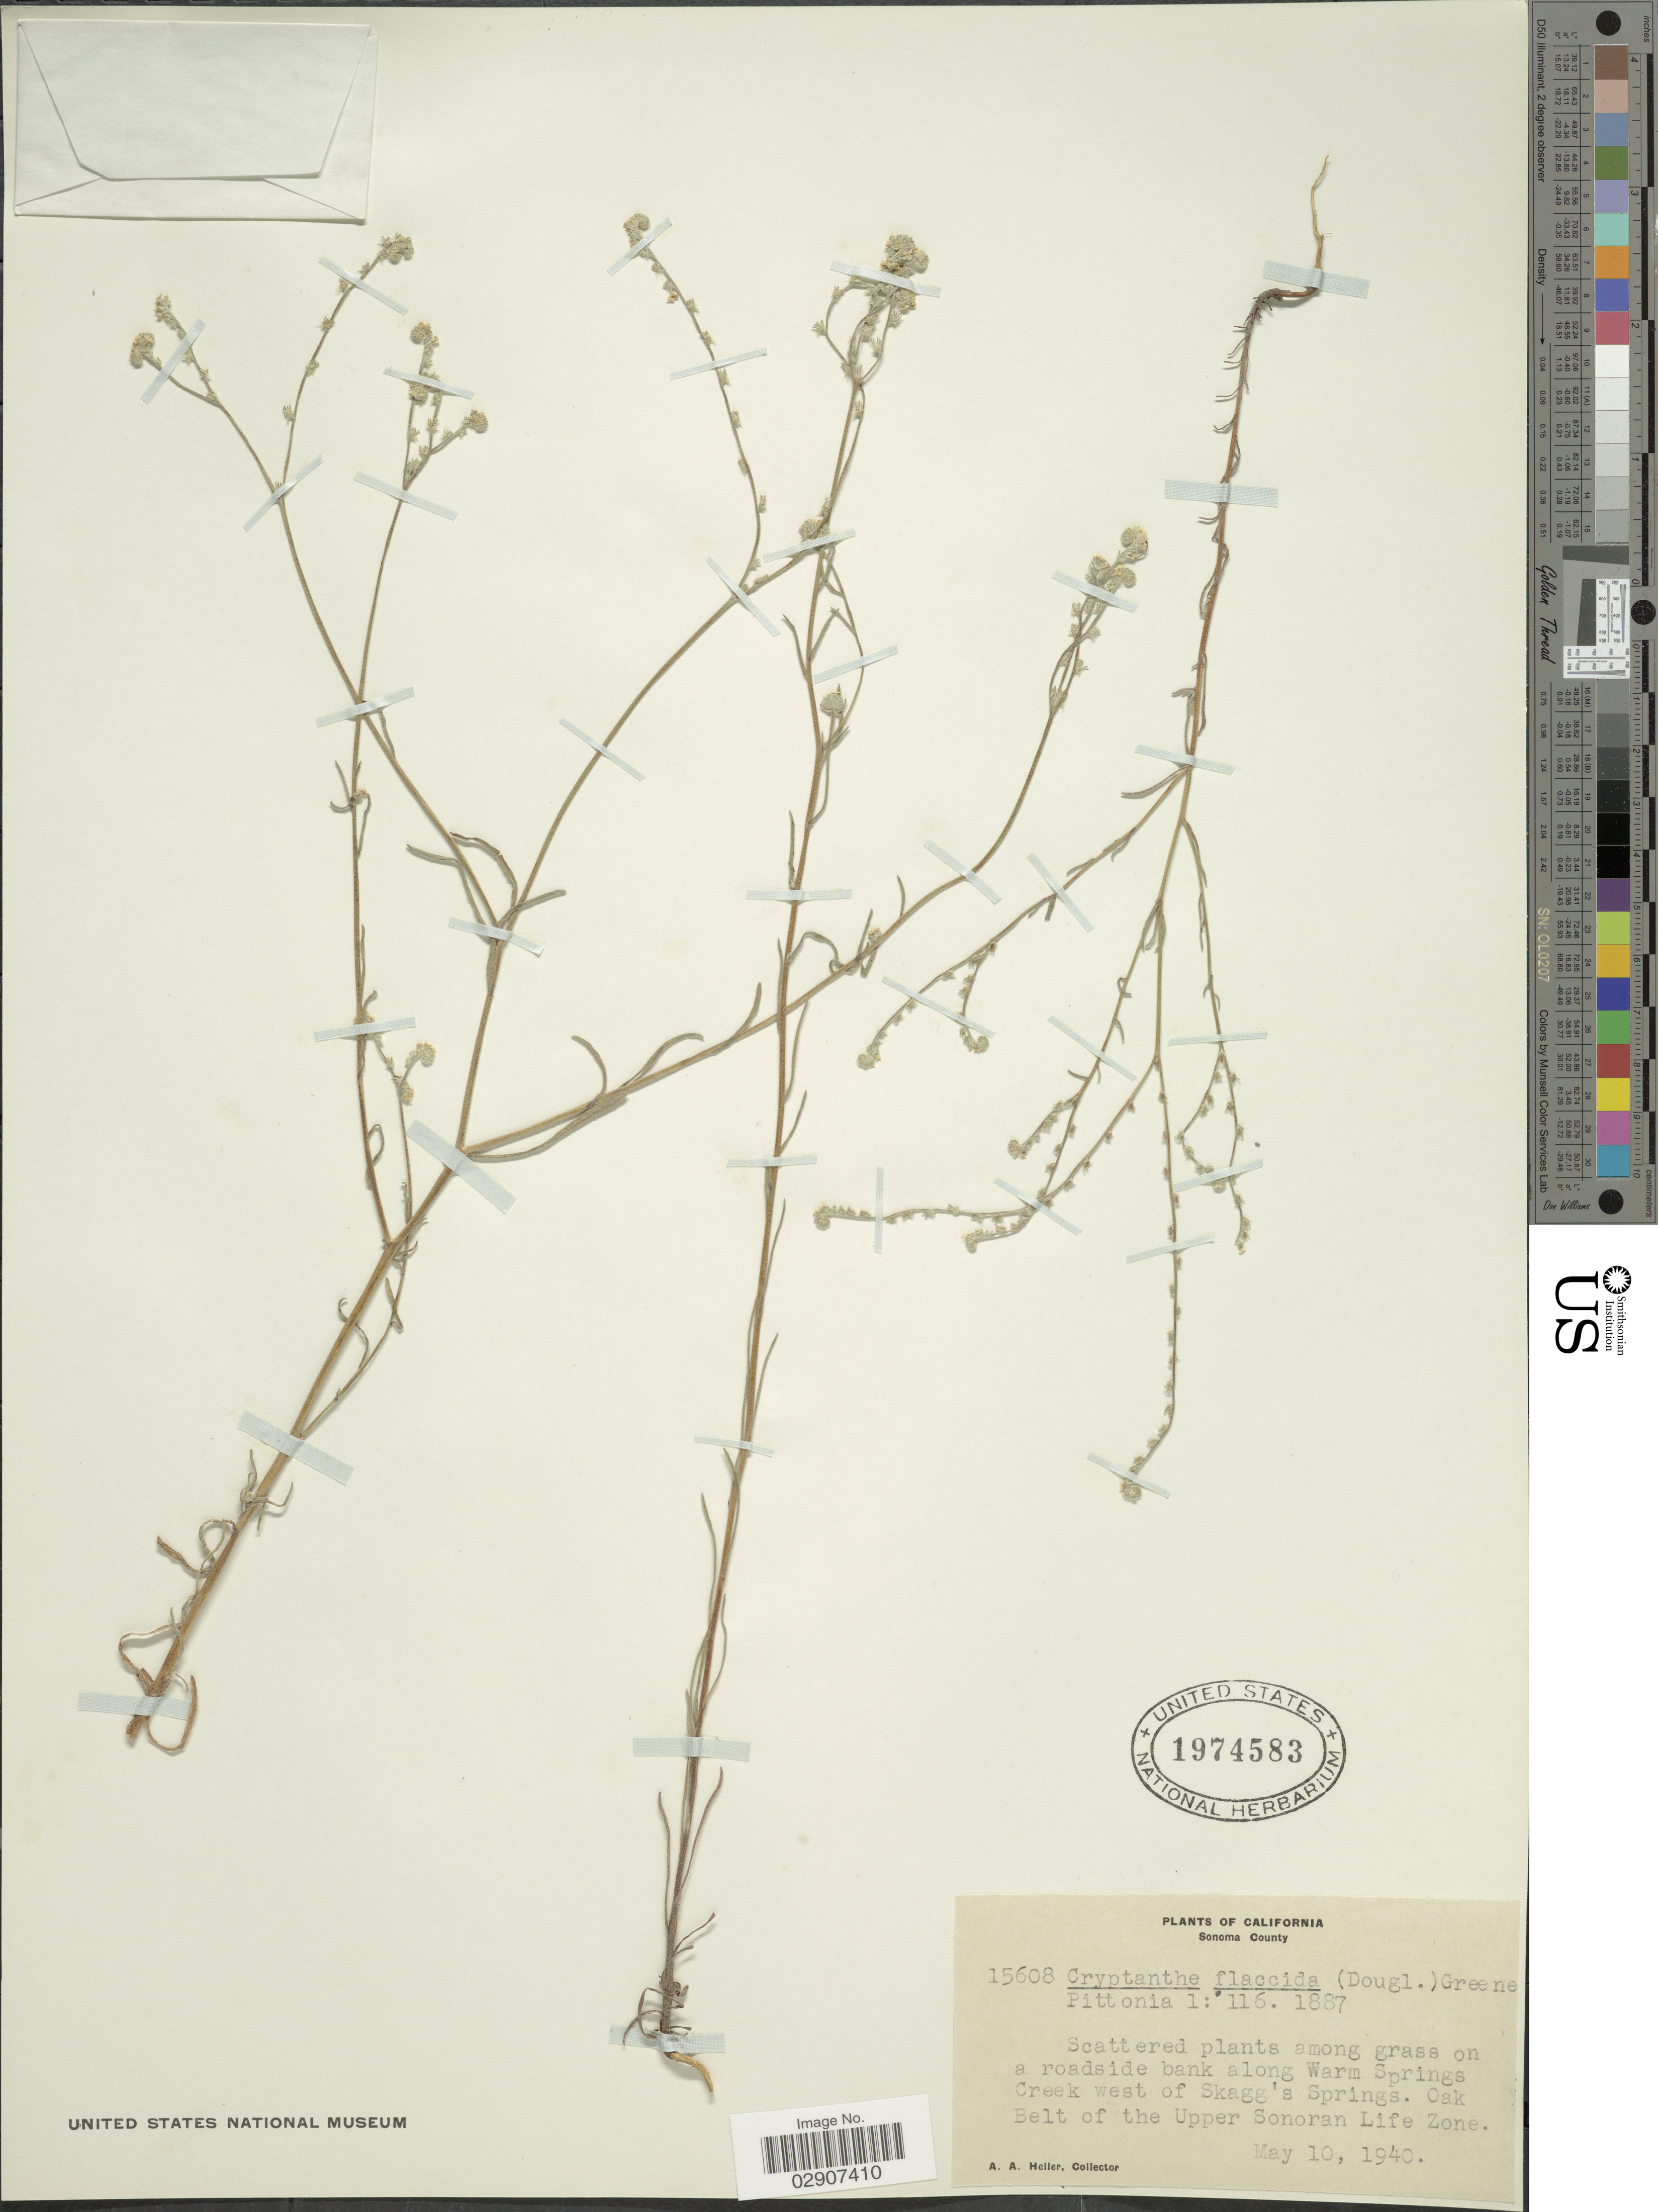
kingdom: Plantae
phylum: Tracheophyta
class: Magnoliopsida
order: Boraginales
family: Boraginaceae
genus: Cryptantha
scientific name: Cryptantha flaccida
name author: (Douglas ex Lehm.) Greene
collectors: A. A. Heller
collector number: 15608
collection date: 1940-05-10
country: United States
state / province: California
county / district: Sonoma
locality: Sonoma County, on a roadside bank along Warm Springs Creek west of Skagg's Springs, Oak Belt of the Upper Sonoran Life Zone.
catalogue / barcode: US 1974583